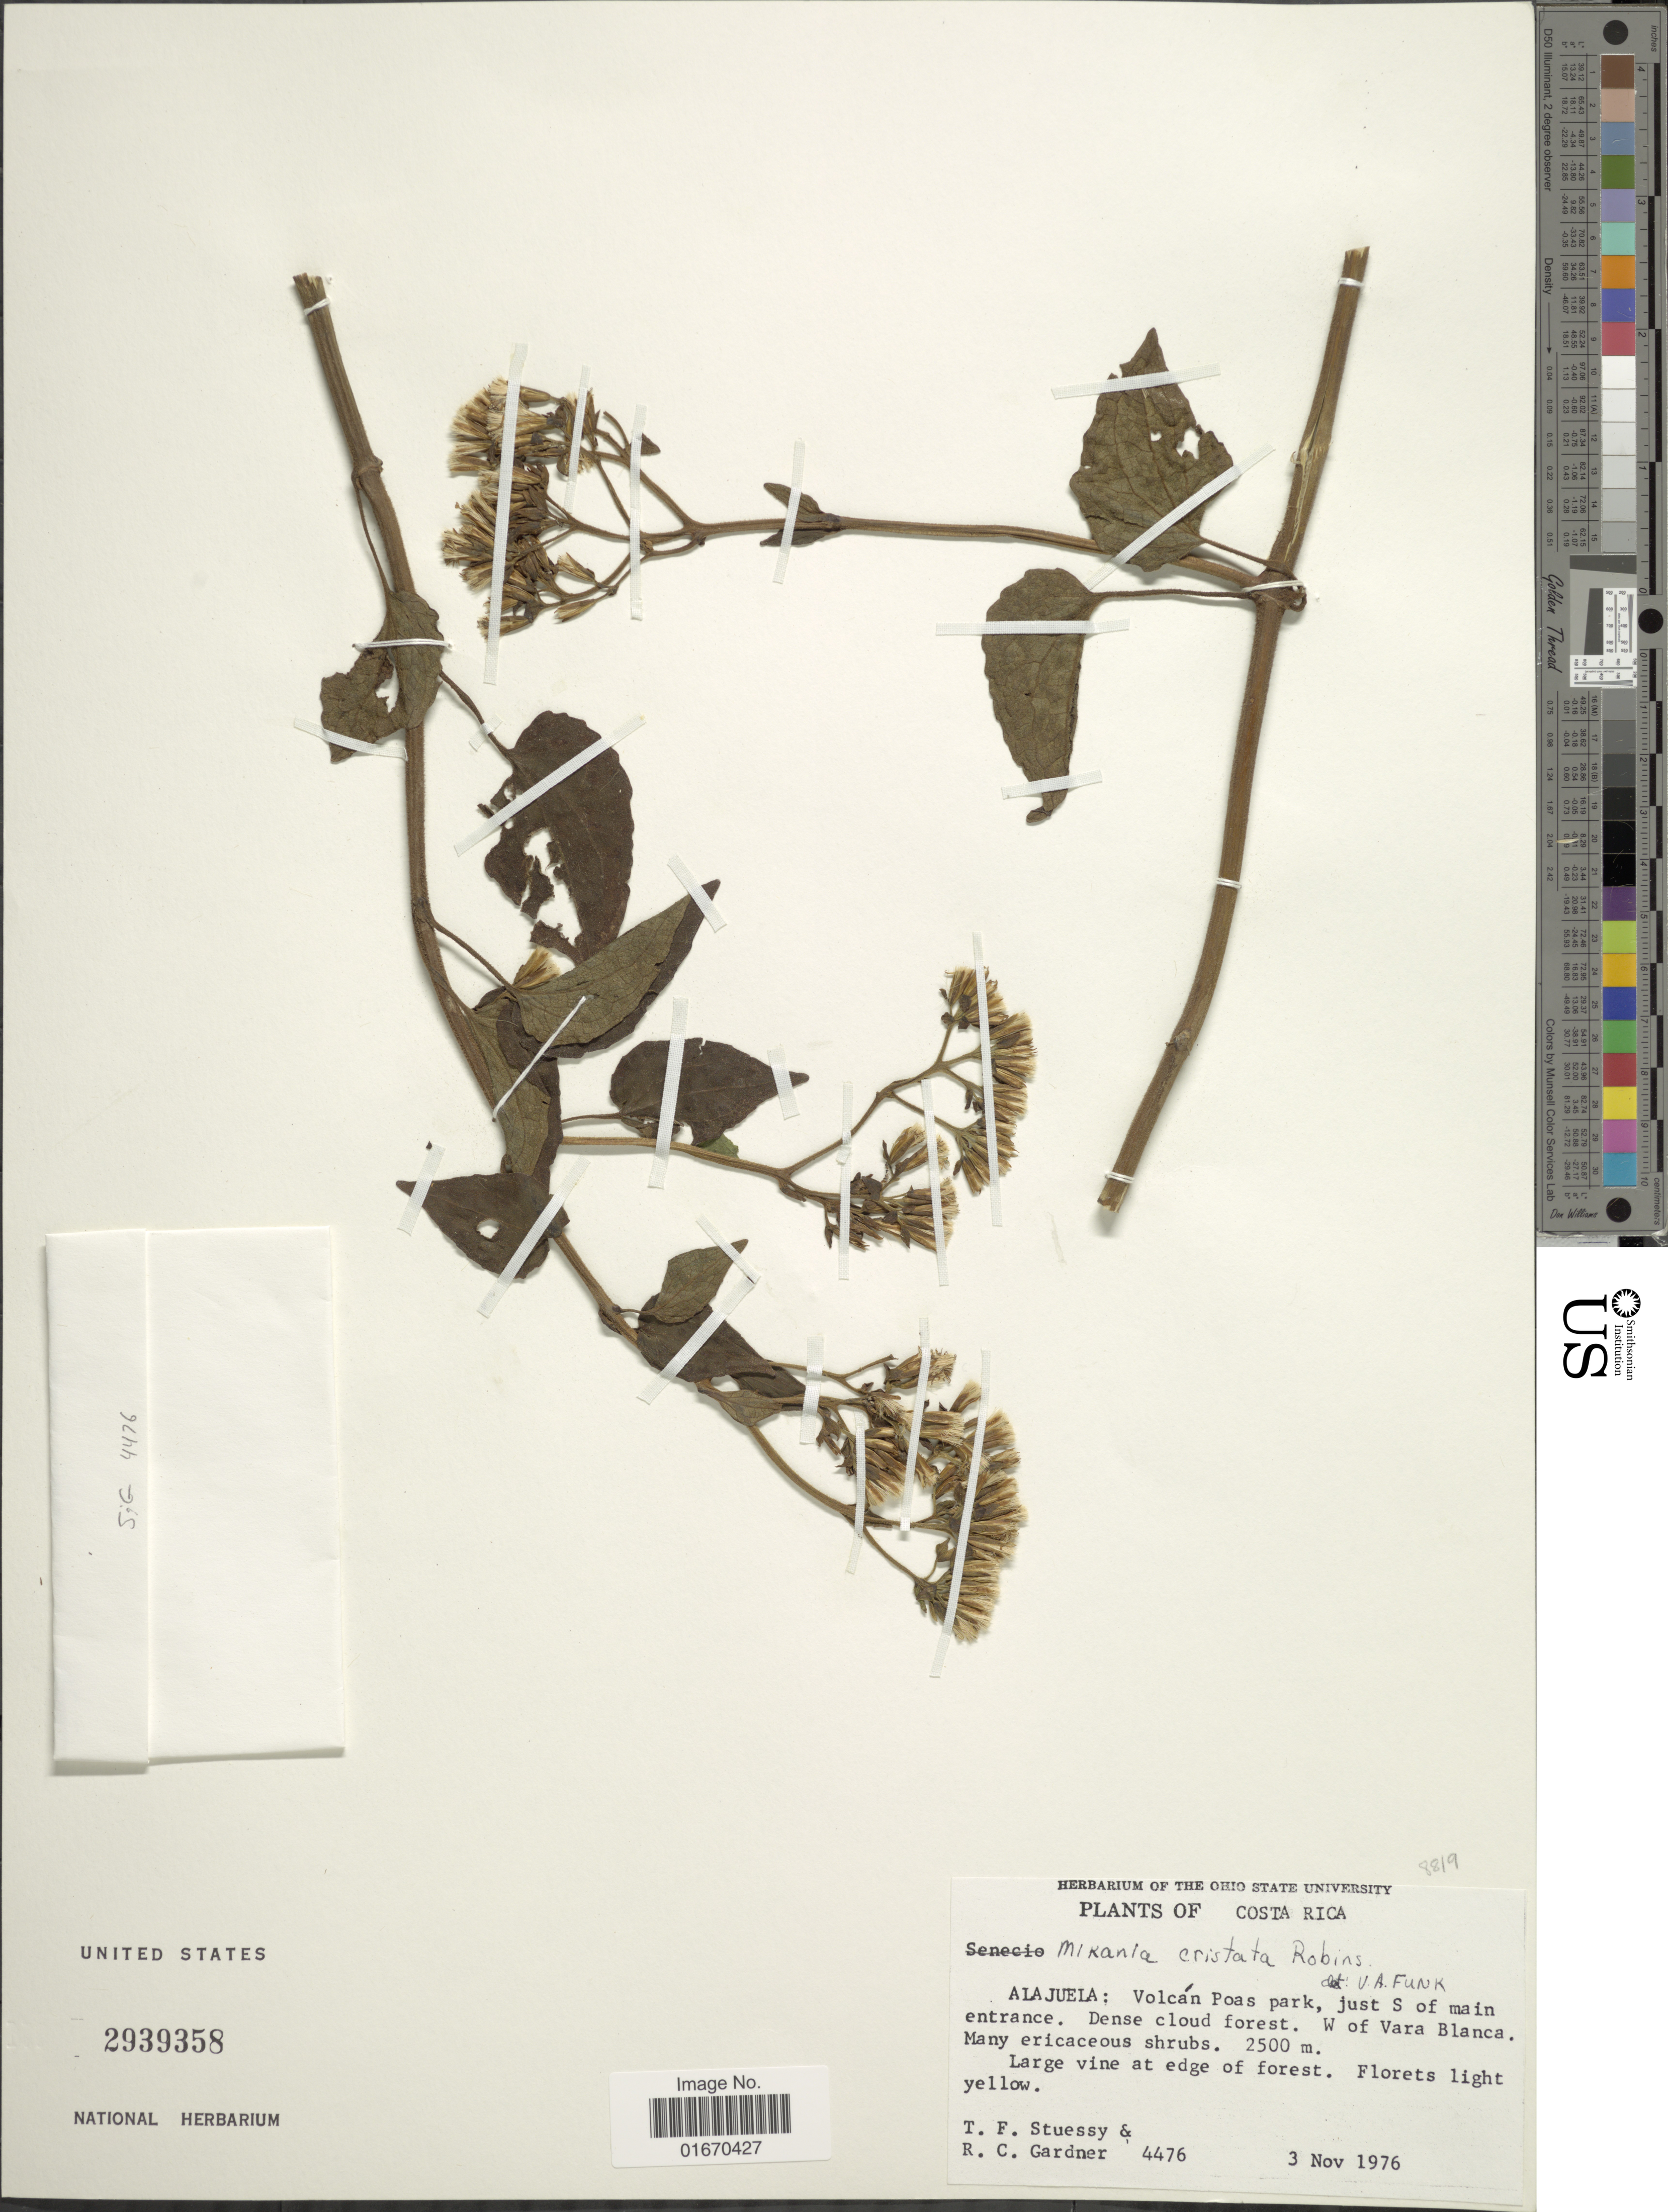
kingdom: Plantae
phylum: Tracheophyta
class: Magnoliopsida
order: Asterales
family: Asteraceae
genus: Mikania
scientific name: Mikania cristata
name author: B.L. Rob.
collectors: T. Stuessy & R. C. Gardner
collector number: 4476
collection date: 1976-11-03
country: Costa Rica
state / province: Alajuela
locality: Volcan Poas park, just S of main entrance, W of Vara Blanca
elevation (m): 2500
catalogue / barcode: US 2939358